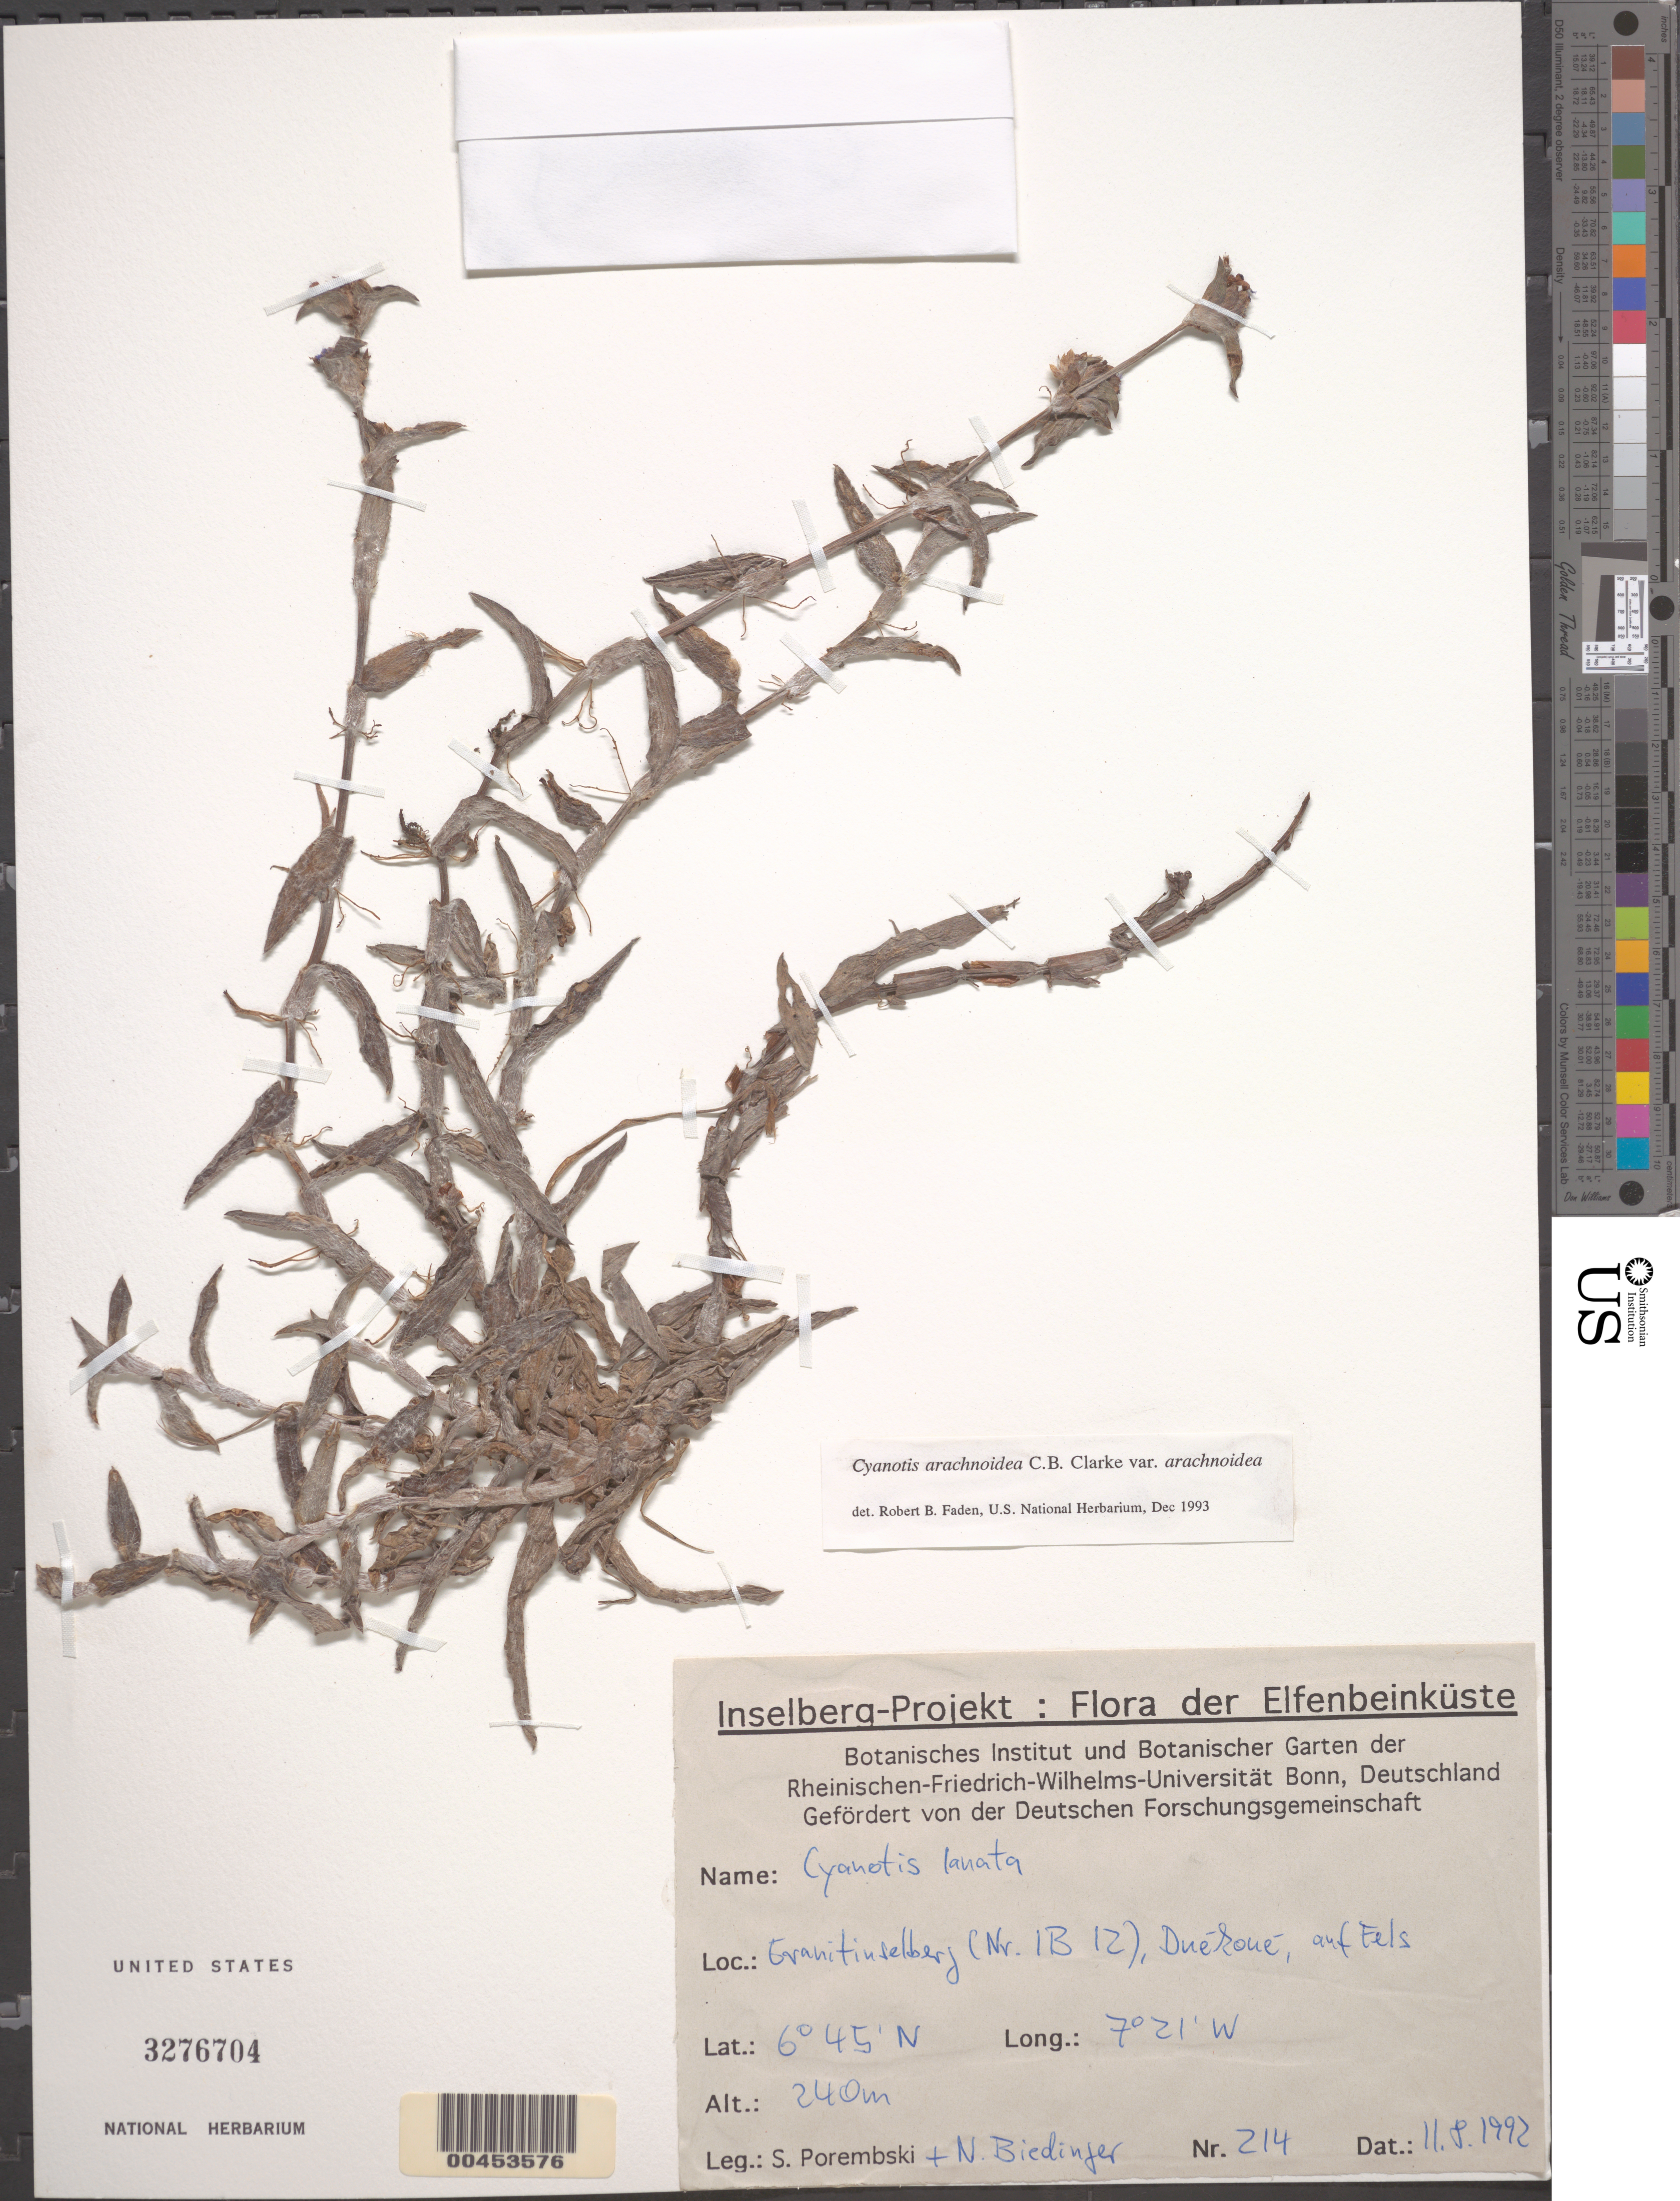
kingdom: Plantae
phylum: Tracheophyta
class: Liliopsida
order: Commelinales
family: Commelinaceae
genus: Cyanotis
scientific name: Cyanotis arachnoidea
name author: C.B. Clarke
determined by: Faden, Robert B., (US), Smithsonian Institution - National Museum of Natural History (UNITED STATES)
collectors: S. Porembski & N. Biedinger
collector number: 214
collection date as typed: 11 Aug 1992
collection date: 1992-08-11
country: Ivory Coast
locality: (nr. 1b12), Duekoue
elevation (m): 240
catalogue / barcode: US 3276704